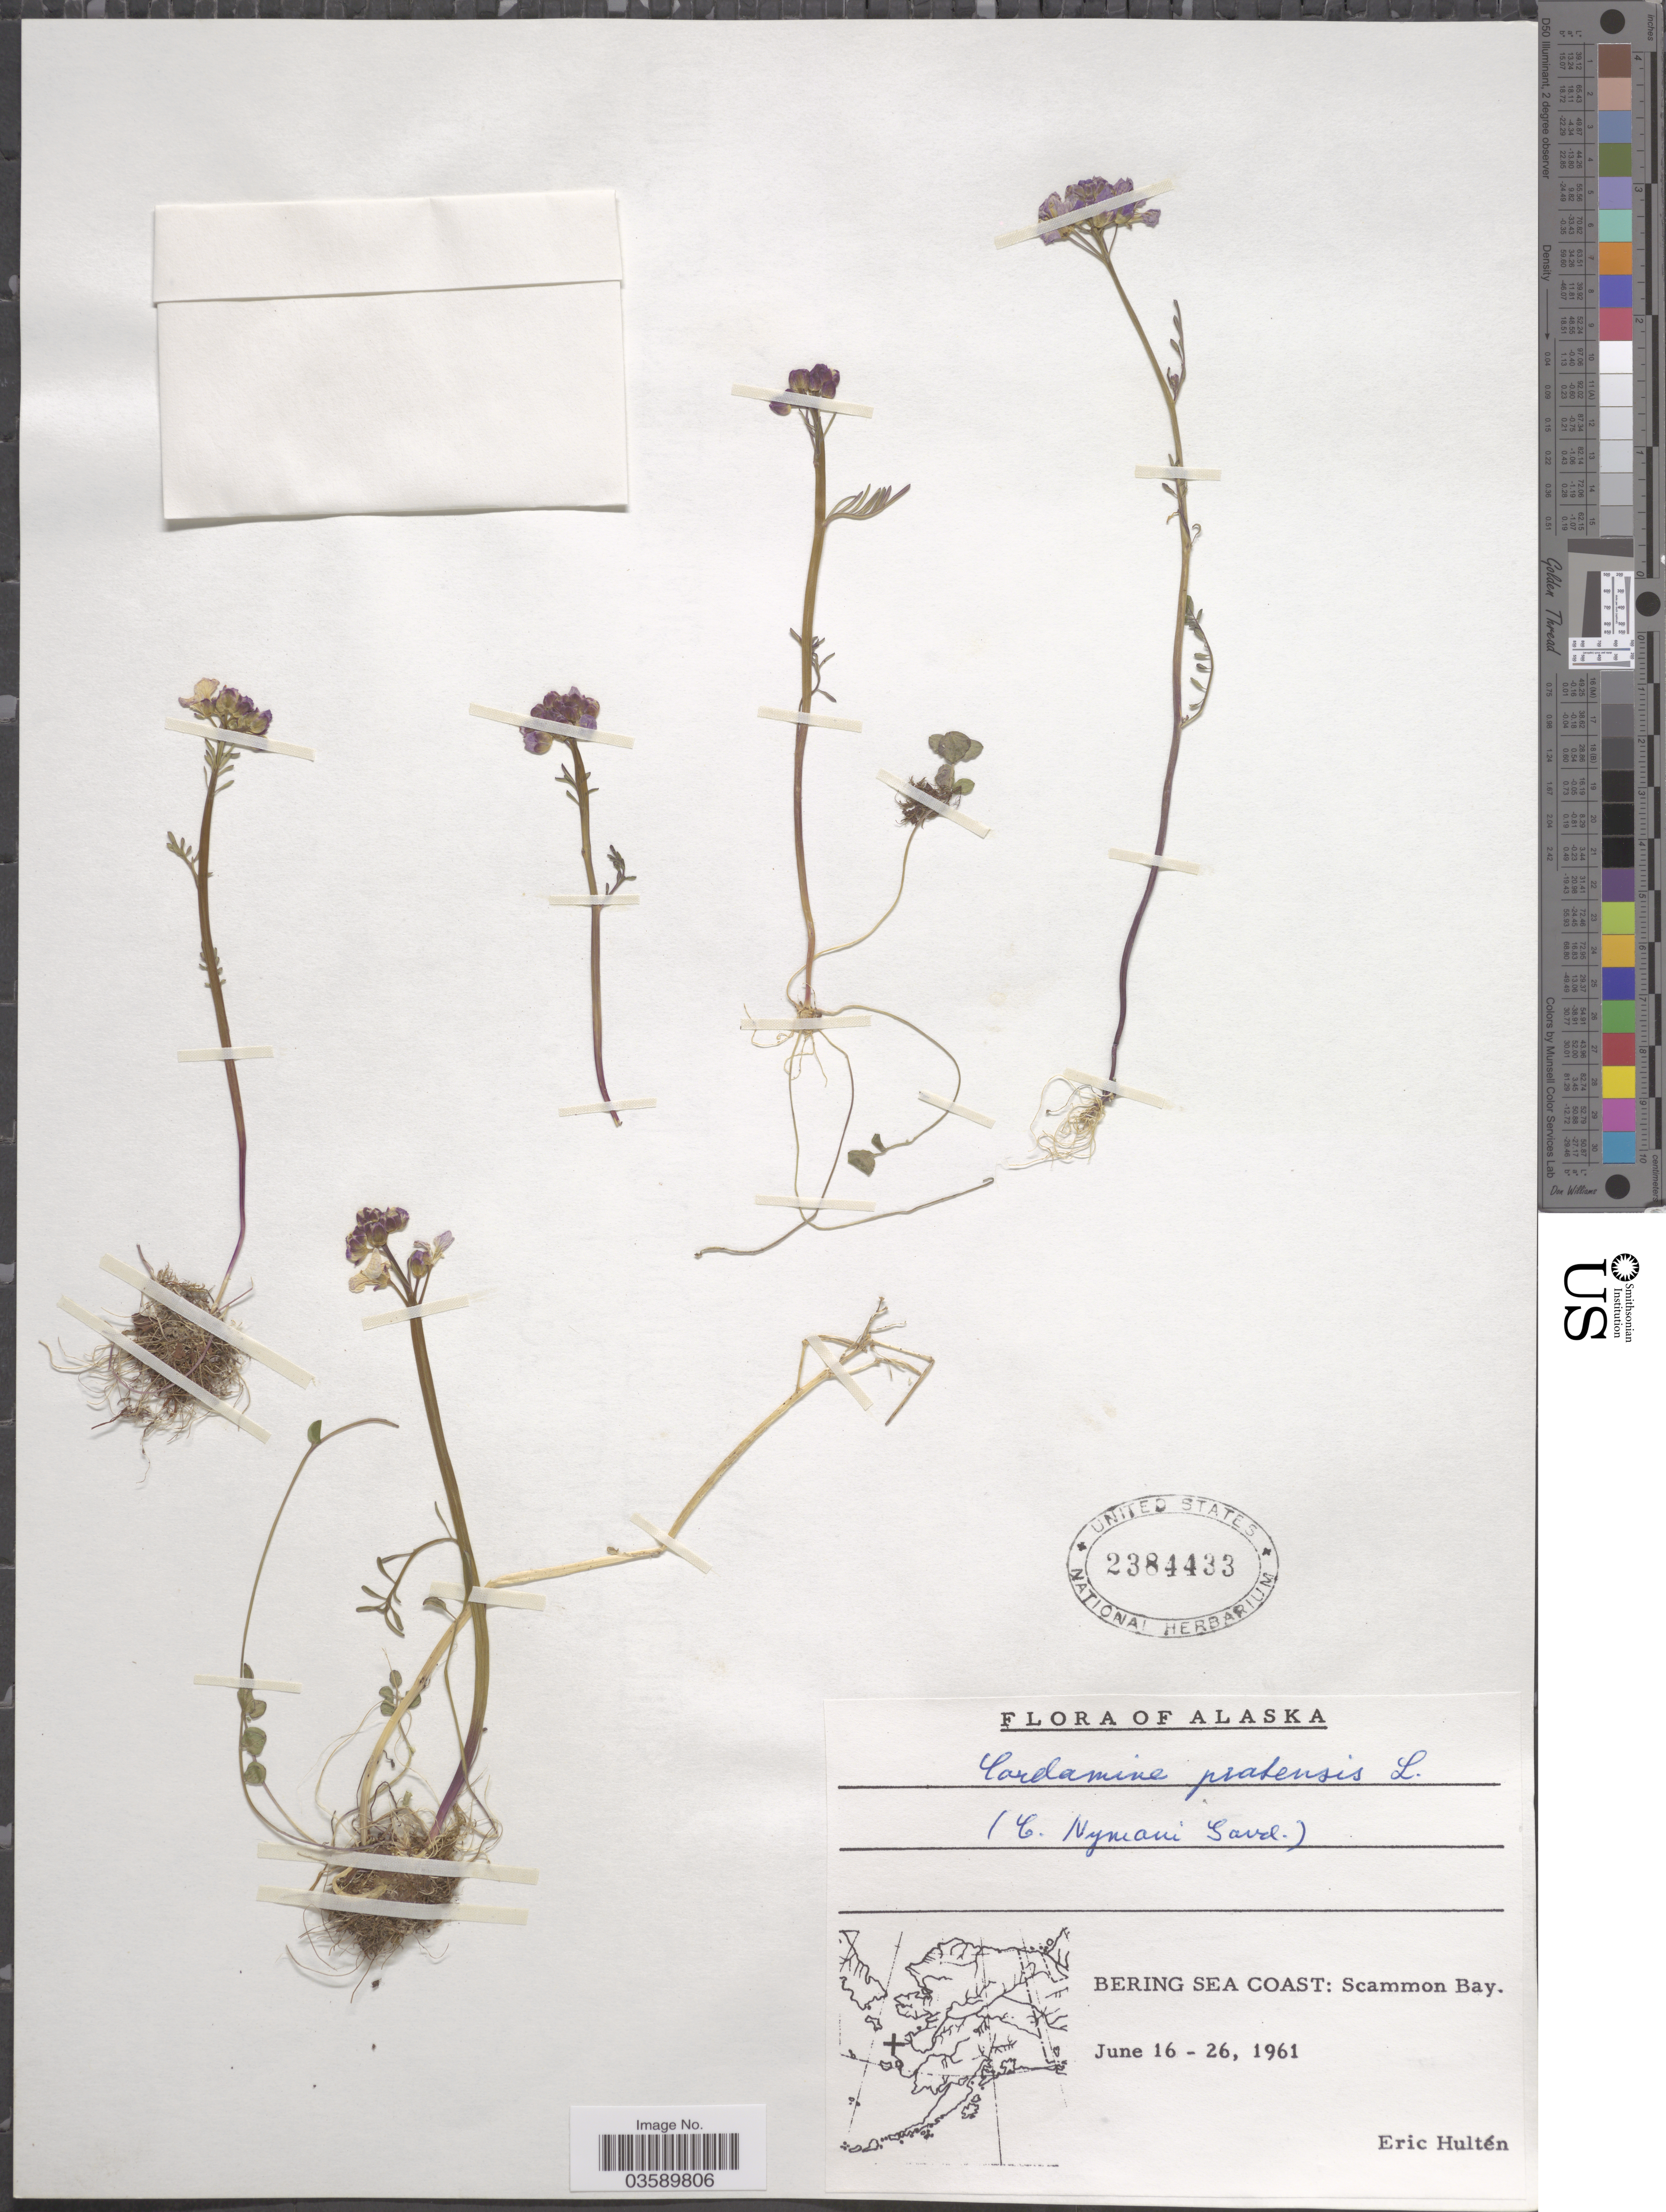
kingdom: Plantae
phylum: Tracheophyta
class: Magnoliopsida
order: Brassicales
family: Brassicaceae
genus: Cardamine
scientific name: Cardamine pratensis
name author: L.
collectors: E. G. Hultén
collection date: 1961-06-16/1961-06-26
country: United States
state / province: Alaska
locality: Bering Sea Coast: Scammon Bay.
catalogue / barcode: US 2384433